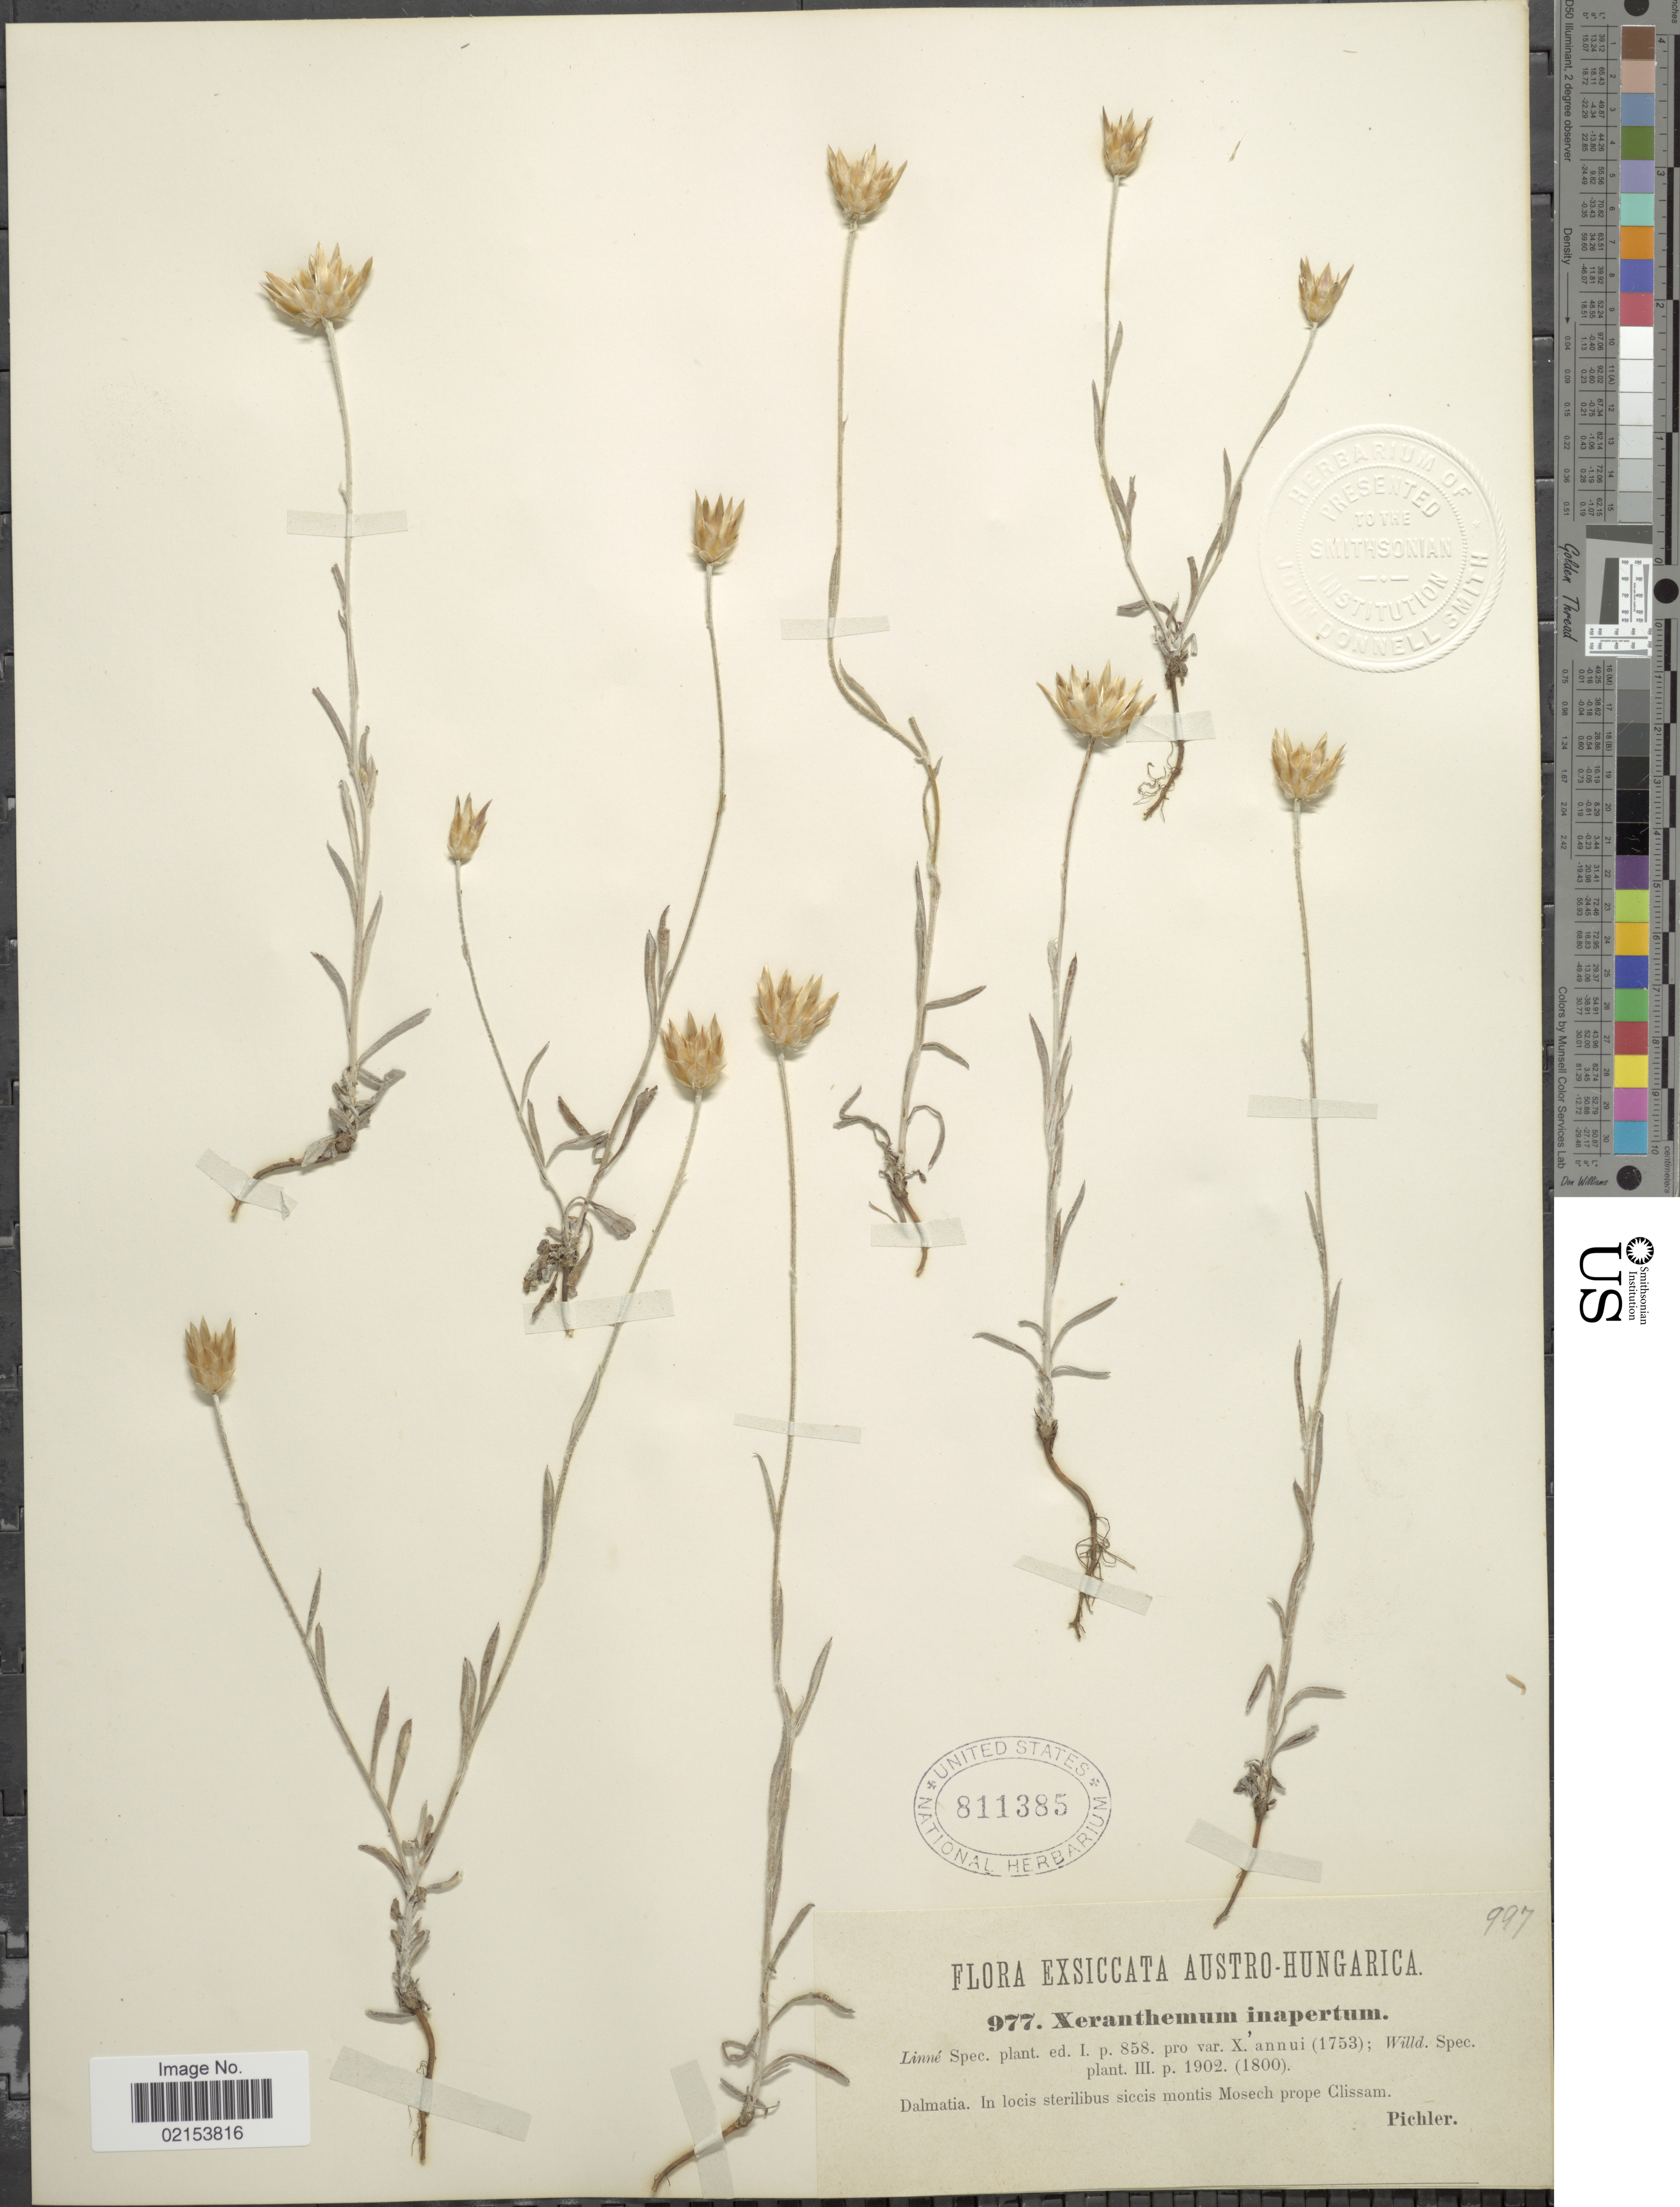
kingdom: Plantae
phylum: Tracheophyta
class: Magnoliopsida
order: Asterales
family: Asteraceae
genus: Xeranthemum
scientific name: Xeranthemum inapertum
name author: (L.) Mill.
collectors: Pichler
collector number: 997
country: Hungary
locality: Austro-Hungaruica. Dalmatia. Montis Mosech porpe Clissam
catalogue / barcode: US 811385